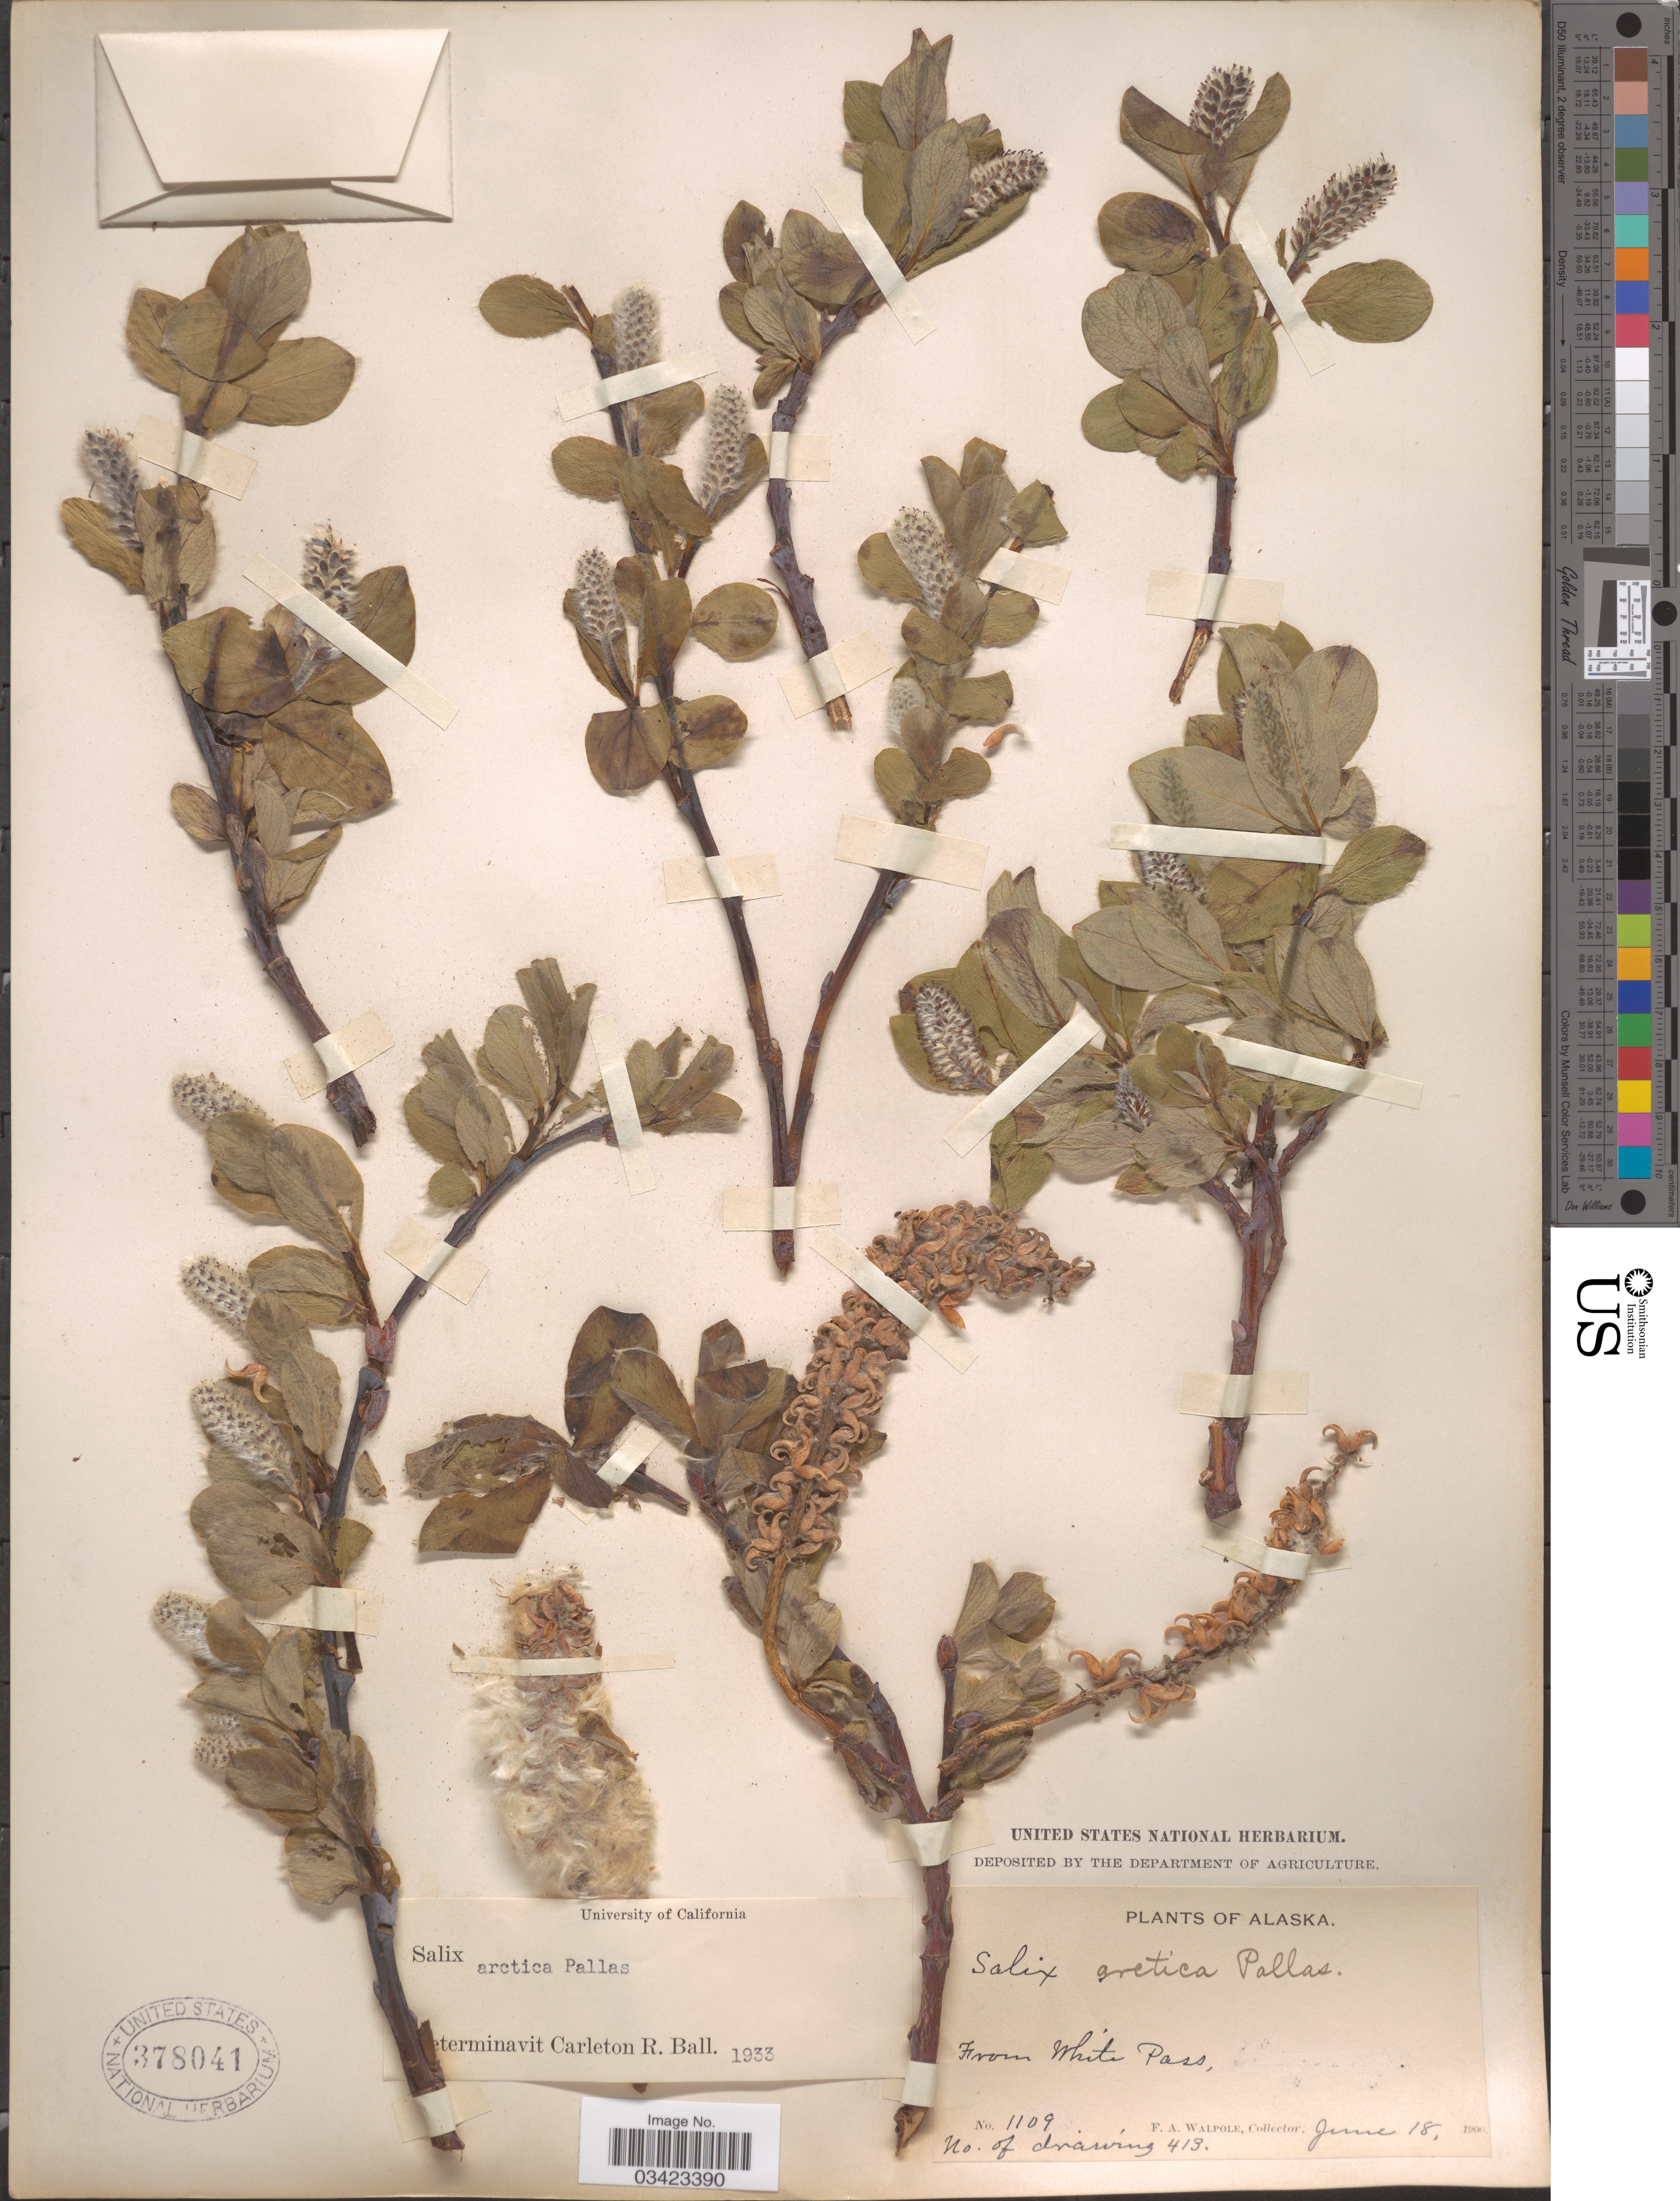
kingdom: Plantae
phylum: Tracheophyta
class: Magnoliopsida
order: Malpighiales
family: Salicaceae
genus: Salix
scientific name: Salix arctica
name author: Pall.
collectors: F. Walpole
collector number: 1109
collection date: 1900-06-18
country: United States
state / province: Alaska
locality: From White Pass.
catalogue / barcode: US 378041